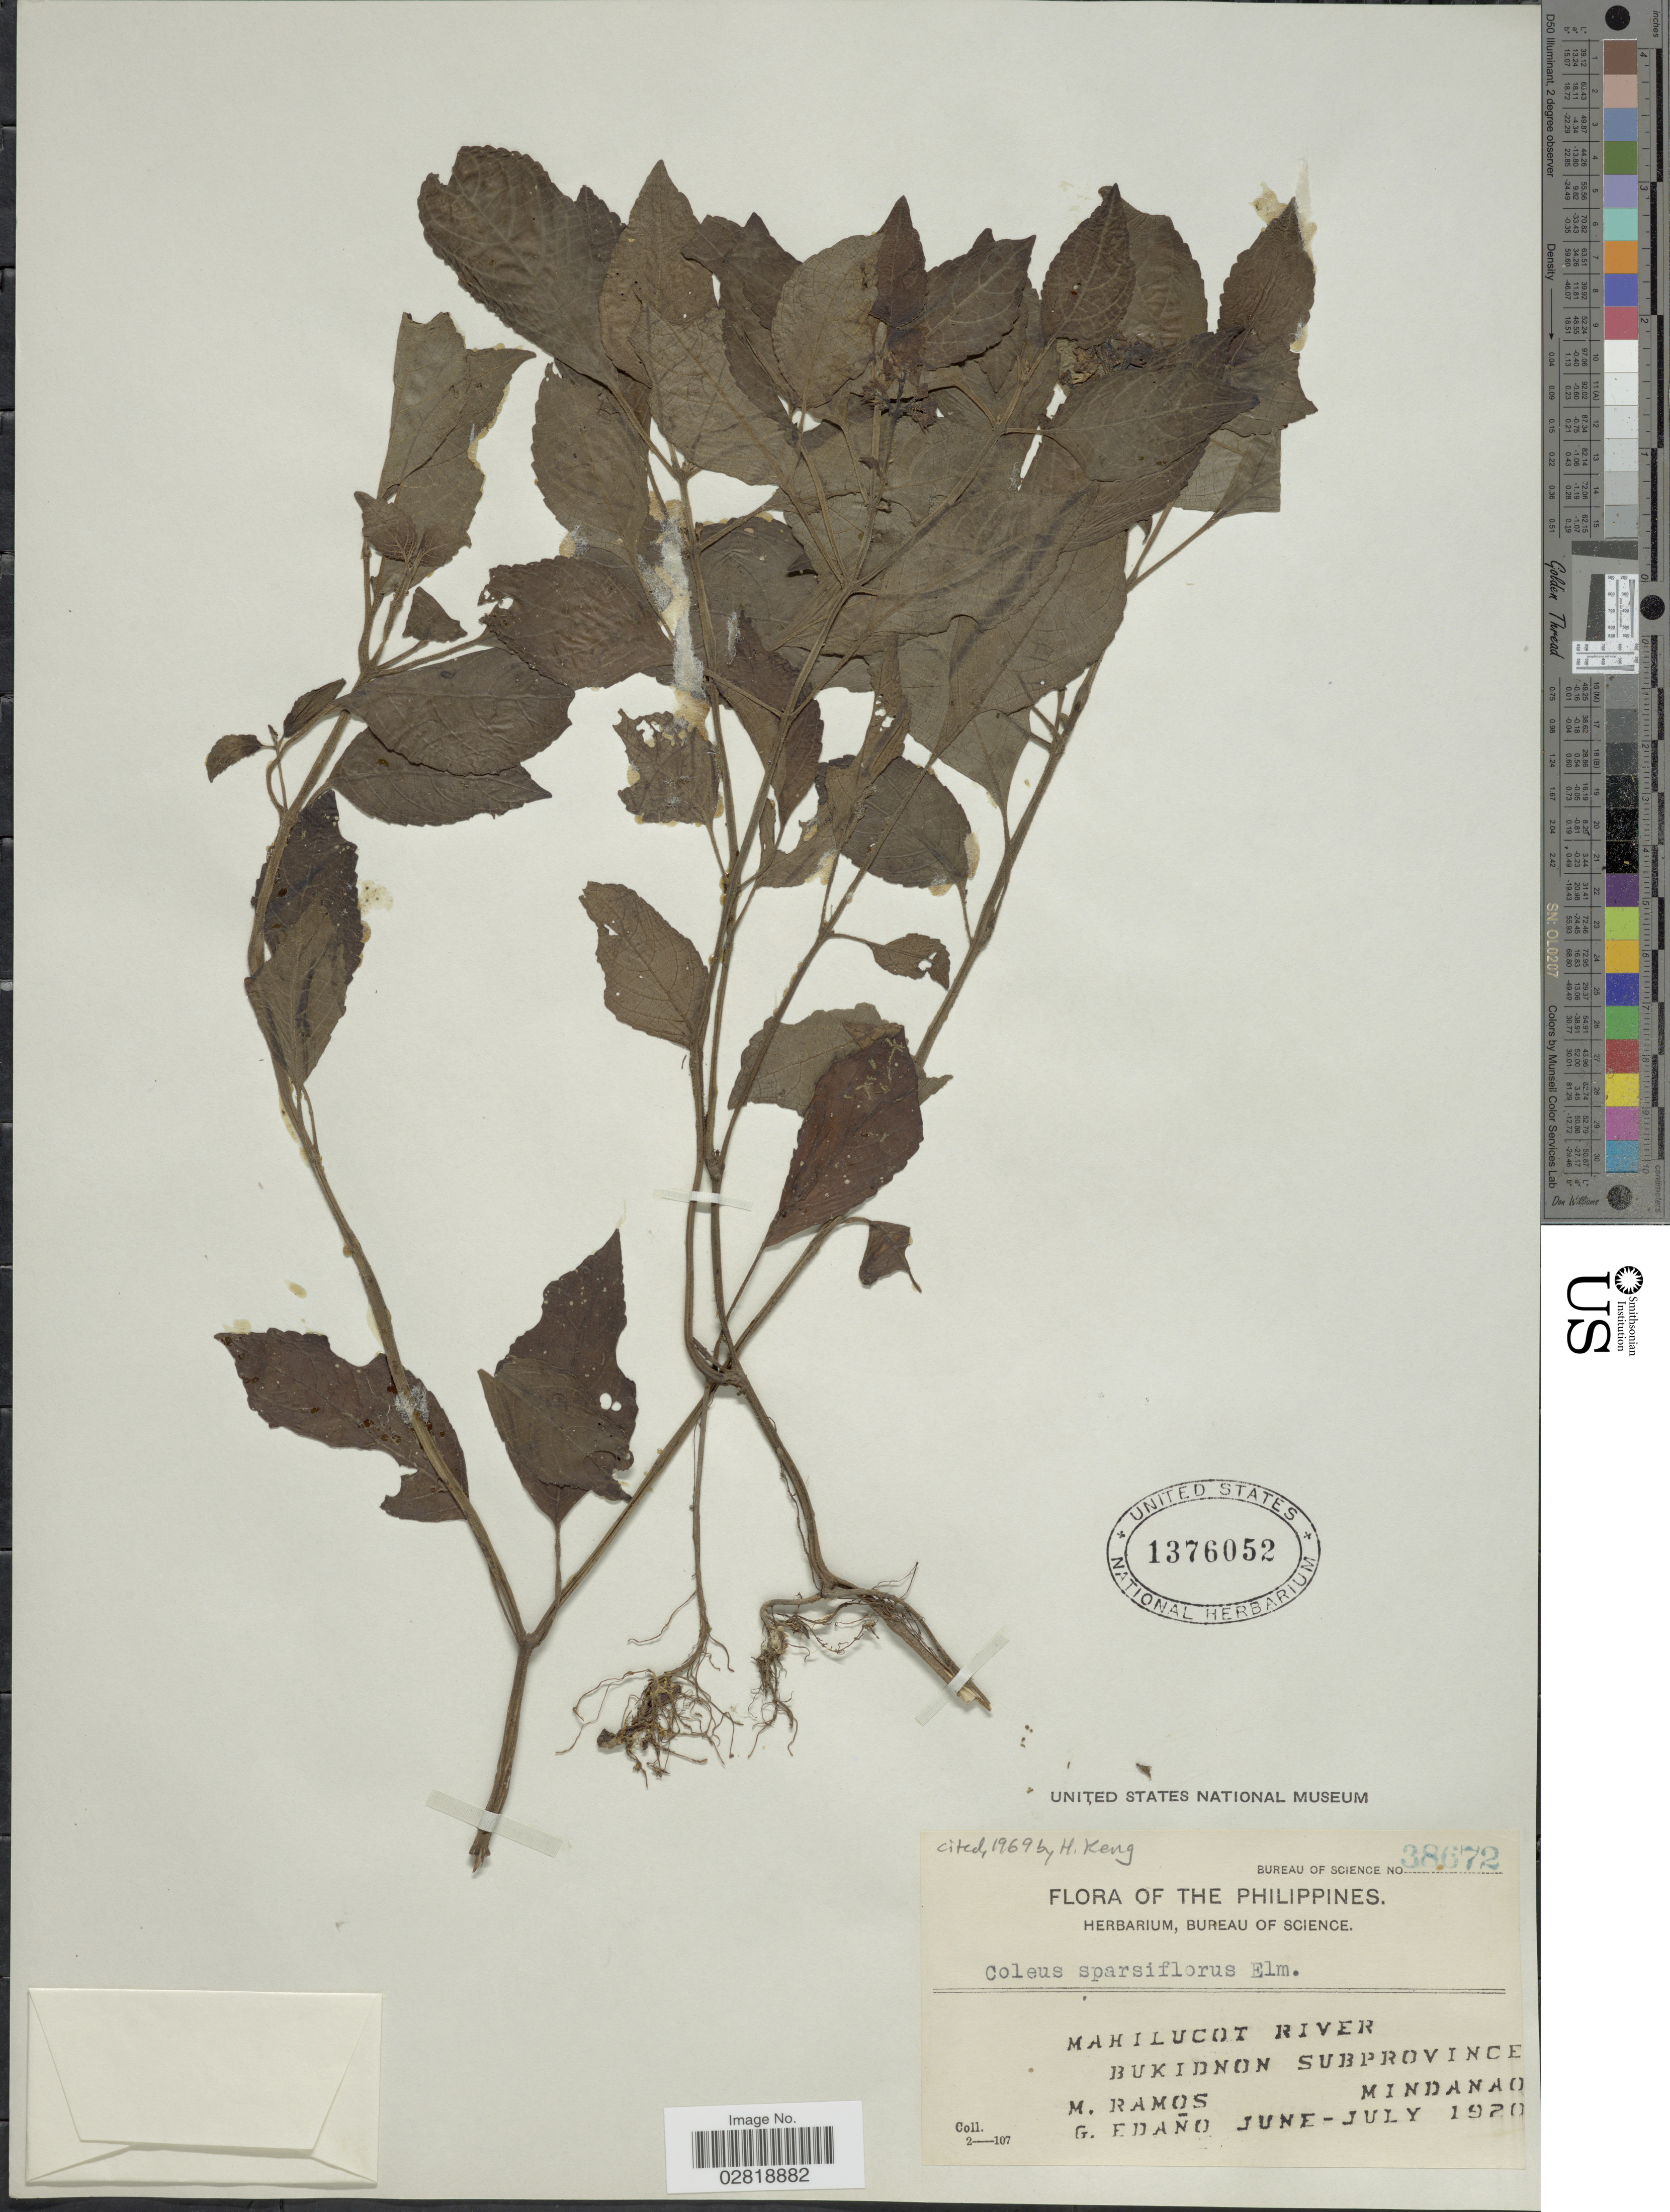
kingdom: Plantae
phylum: Tracheophyta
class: Magnoliopsida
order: Lamiales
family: Lamiaceae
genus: Plectranthus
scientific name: Plectranthus sparsiflorus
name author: (Elmer) H. Keng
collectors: M. Ramos & G. Edaño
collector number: Bureau of Science 38672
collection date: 1920-06/1920-07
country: Philippines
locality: Mahilucot River. Bukidnon Subprovince. Mindanao.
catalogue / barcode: US 1376052